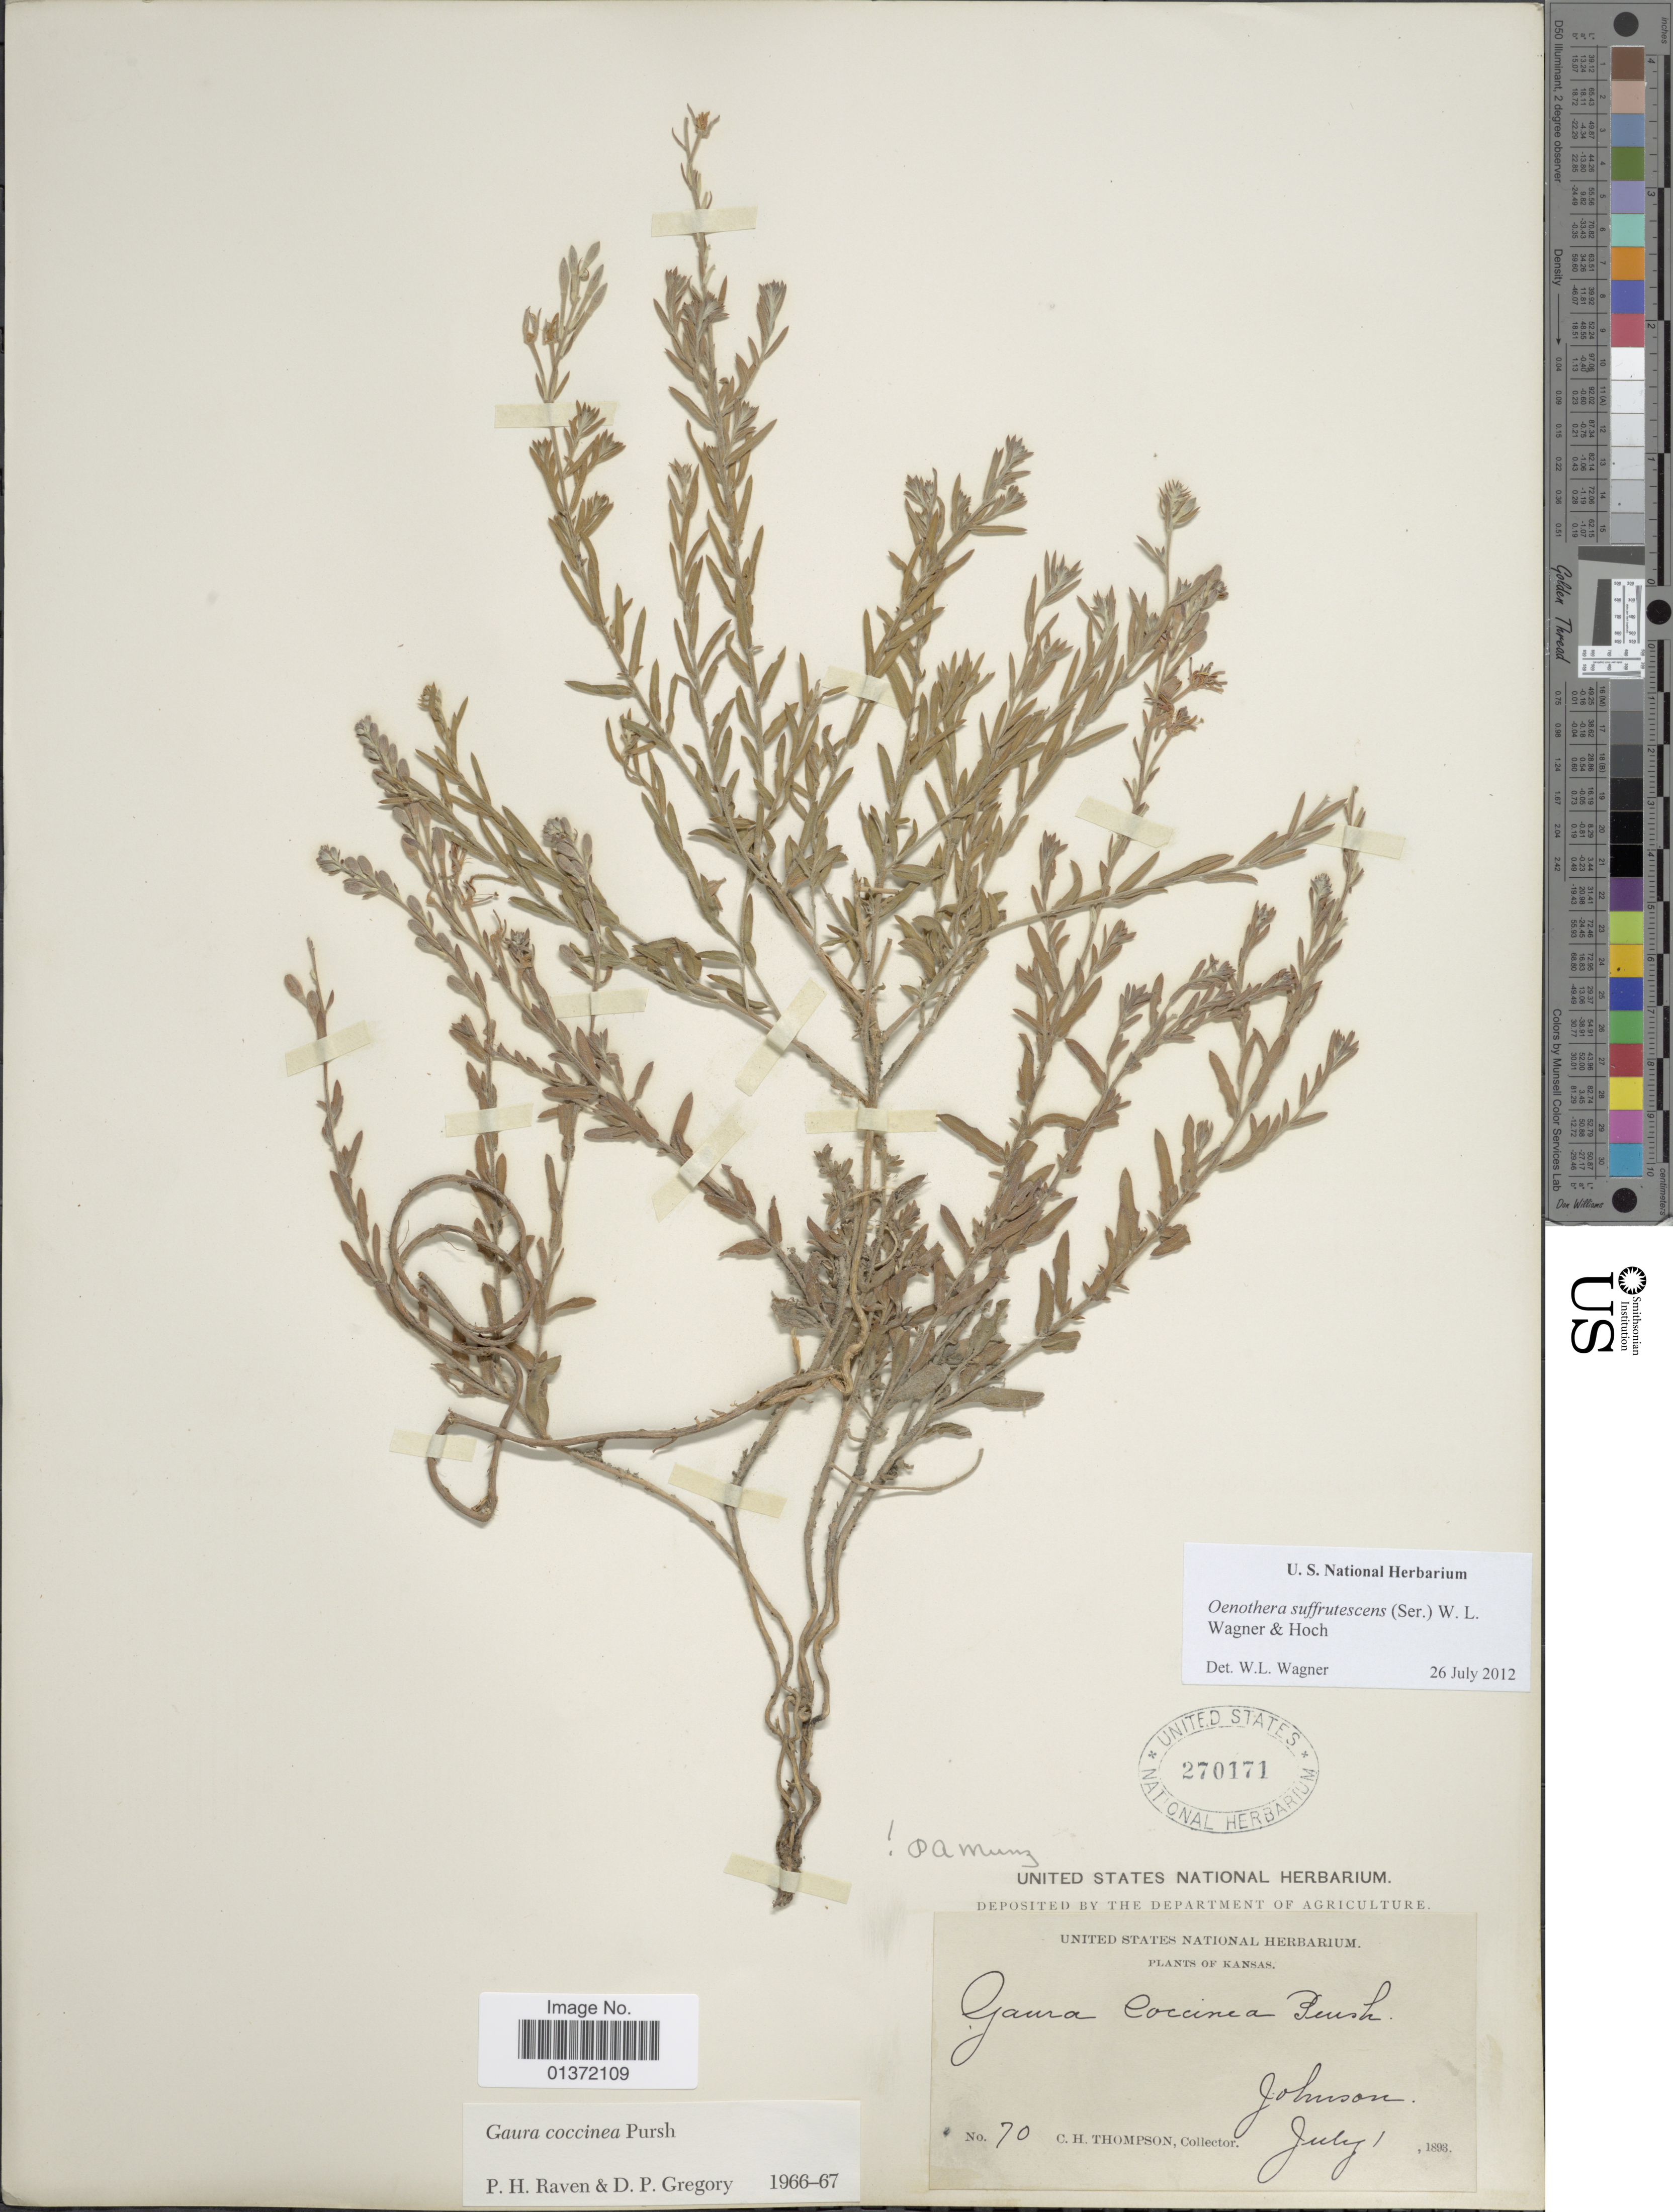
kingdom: Plantae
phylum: Tracheophyta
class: Magnoliopsida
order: Myrtales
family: Onagraceae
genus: Oenothera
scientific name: Oenothera suffrutescens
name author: (Ser.) W.L. Wagner & Hoch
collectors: C. H. Thompson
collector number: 70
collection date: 1893-07-01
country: United States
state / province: Kansas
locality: Johnson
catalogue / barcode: US 270171